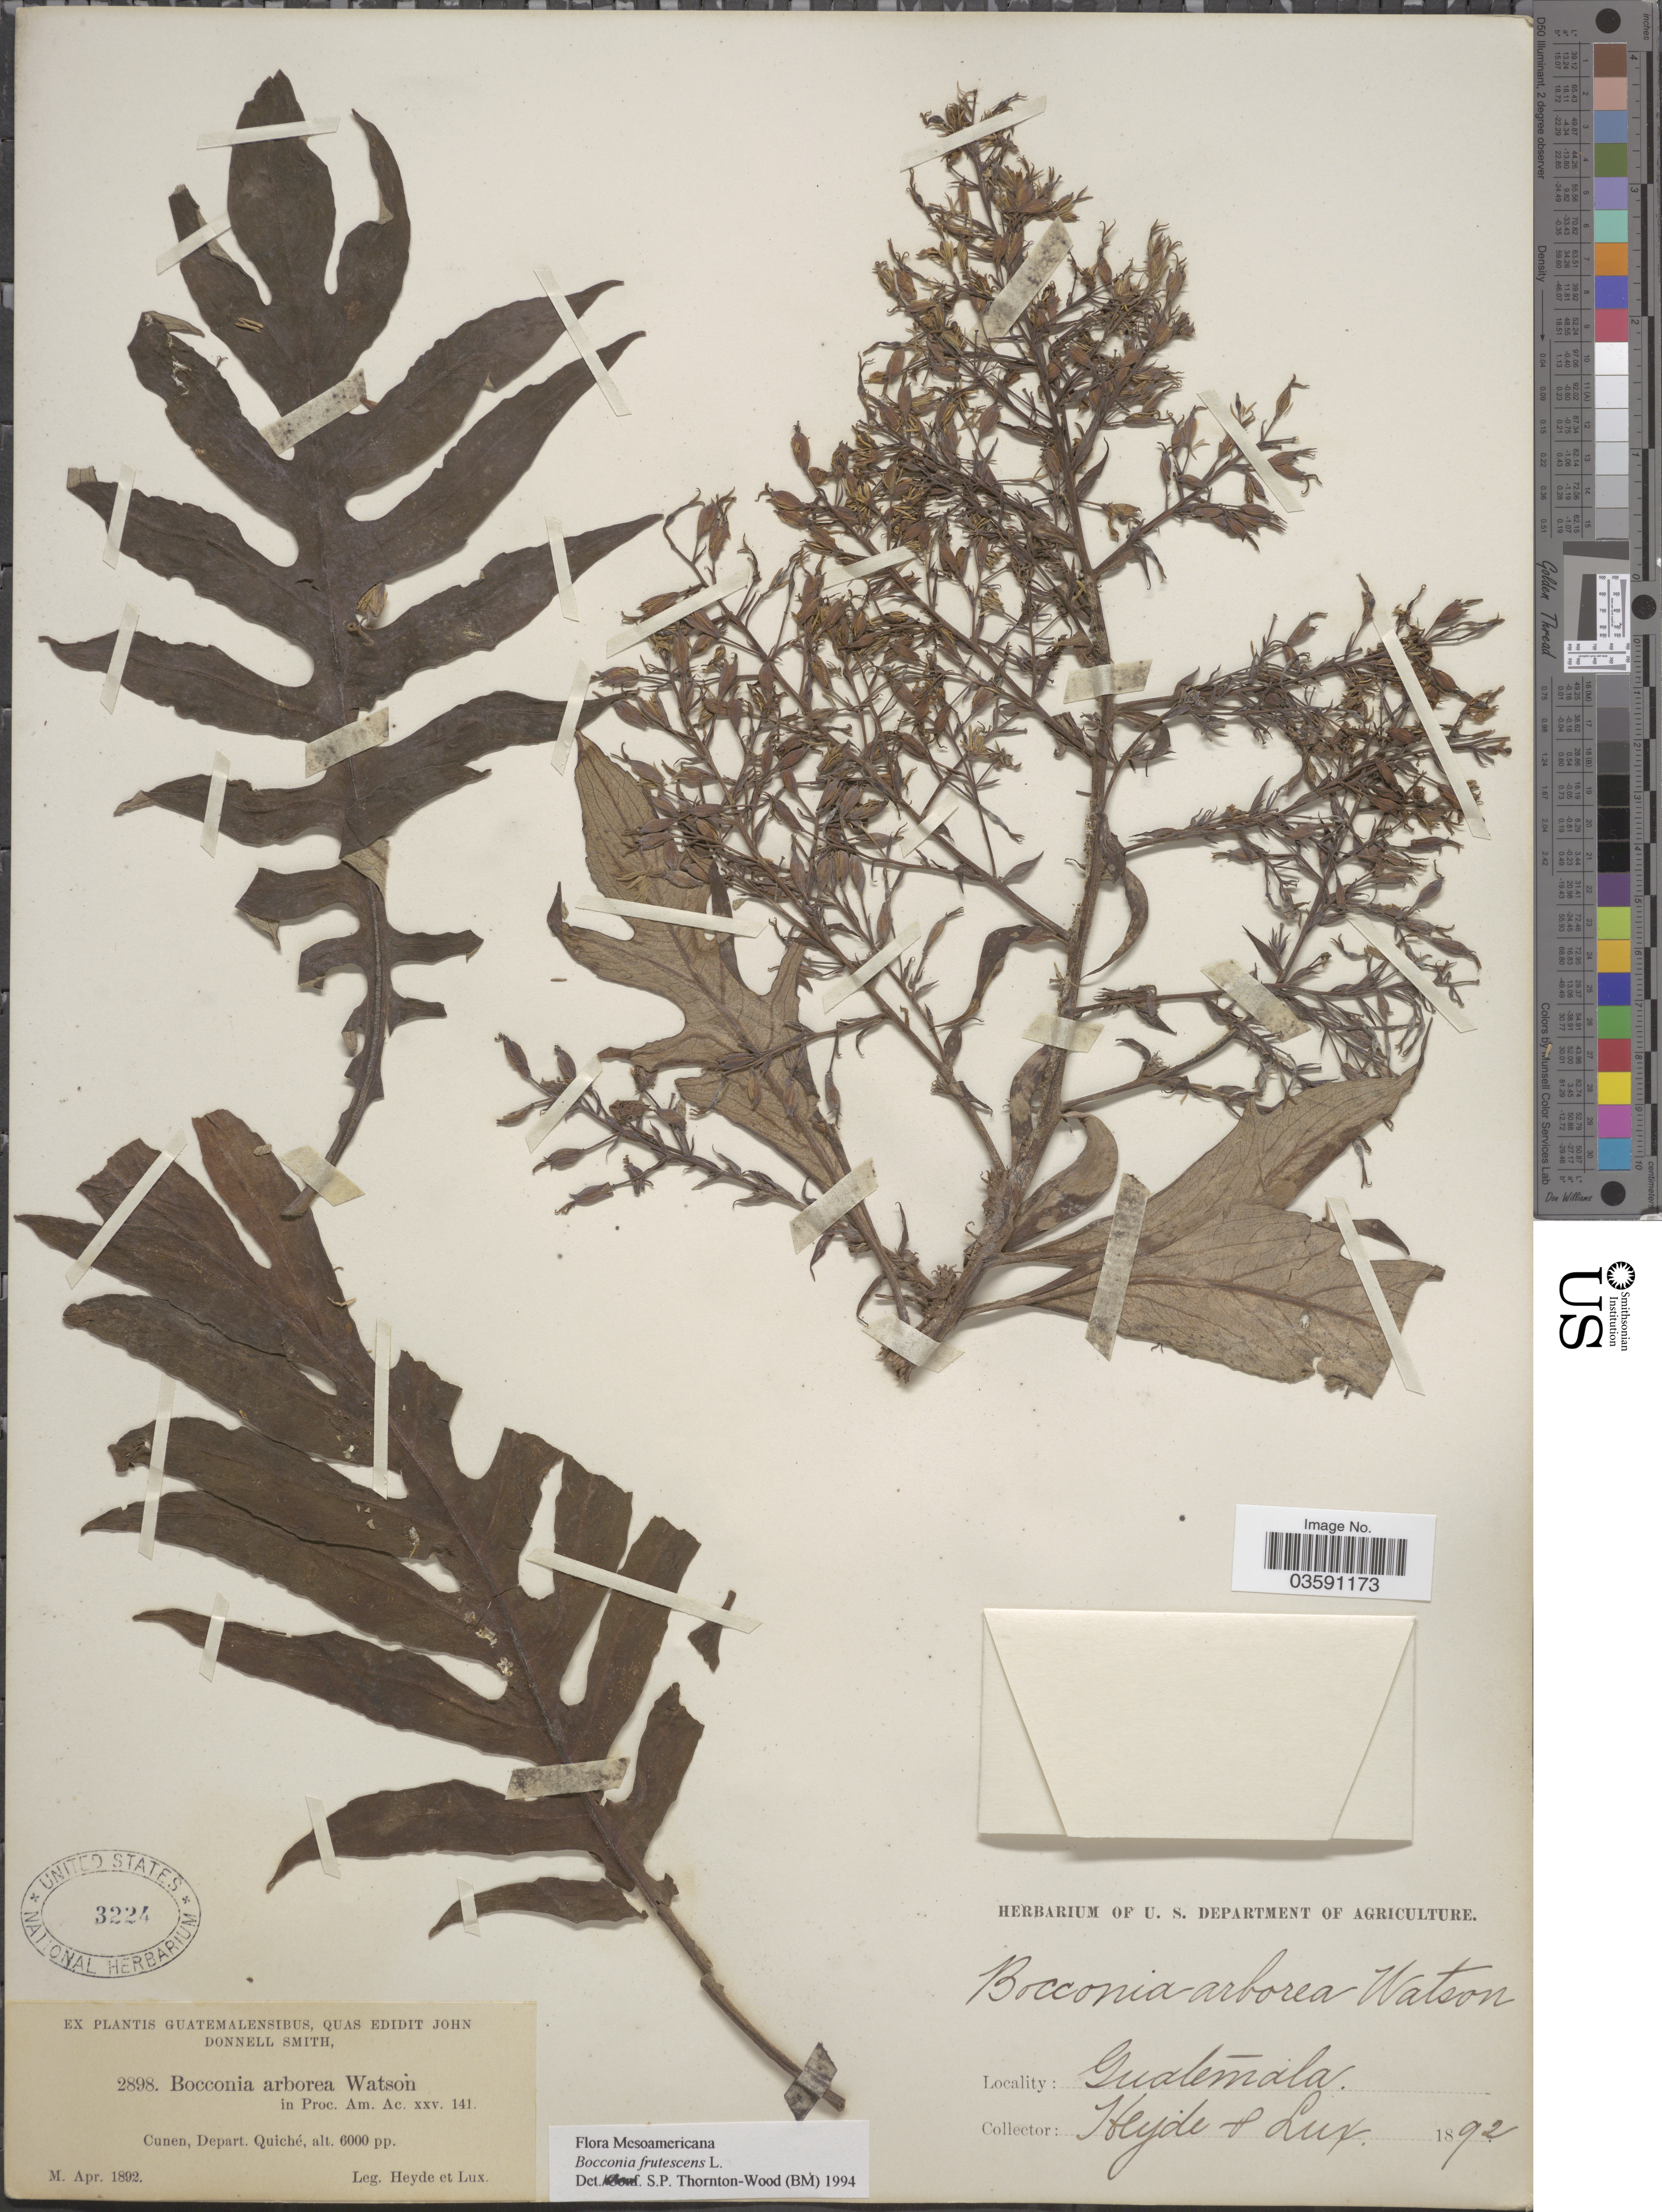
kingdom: Plantae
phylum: Tracheophyta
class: Magnoliopsida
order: Ranunculales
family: Papaveraceae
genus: Bocconia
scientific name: Bocconia frutescens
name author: L.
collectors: Heyde & Lux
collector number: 2898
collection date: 1892-04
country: Guatemala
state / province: El Quiche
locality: Cunen, Depart. Quiché.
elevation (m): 1829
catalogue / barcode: US 3224